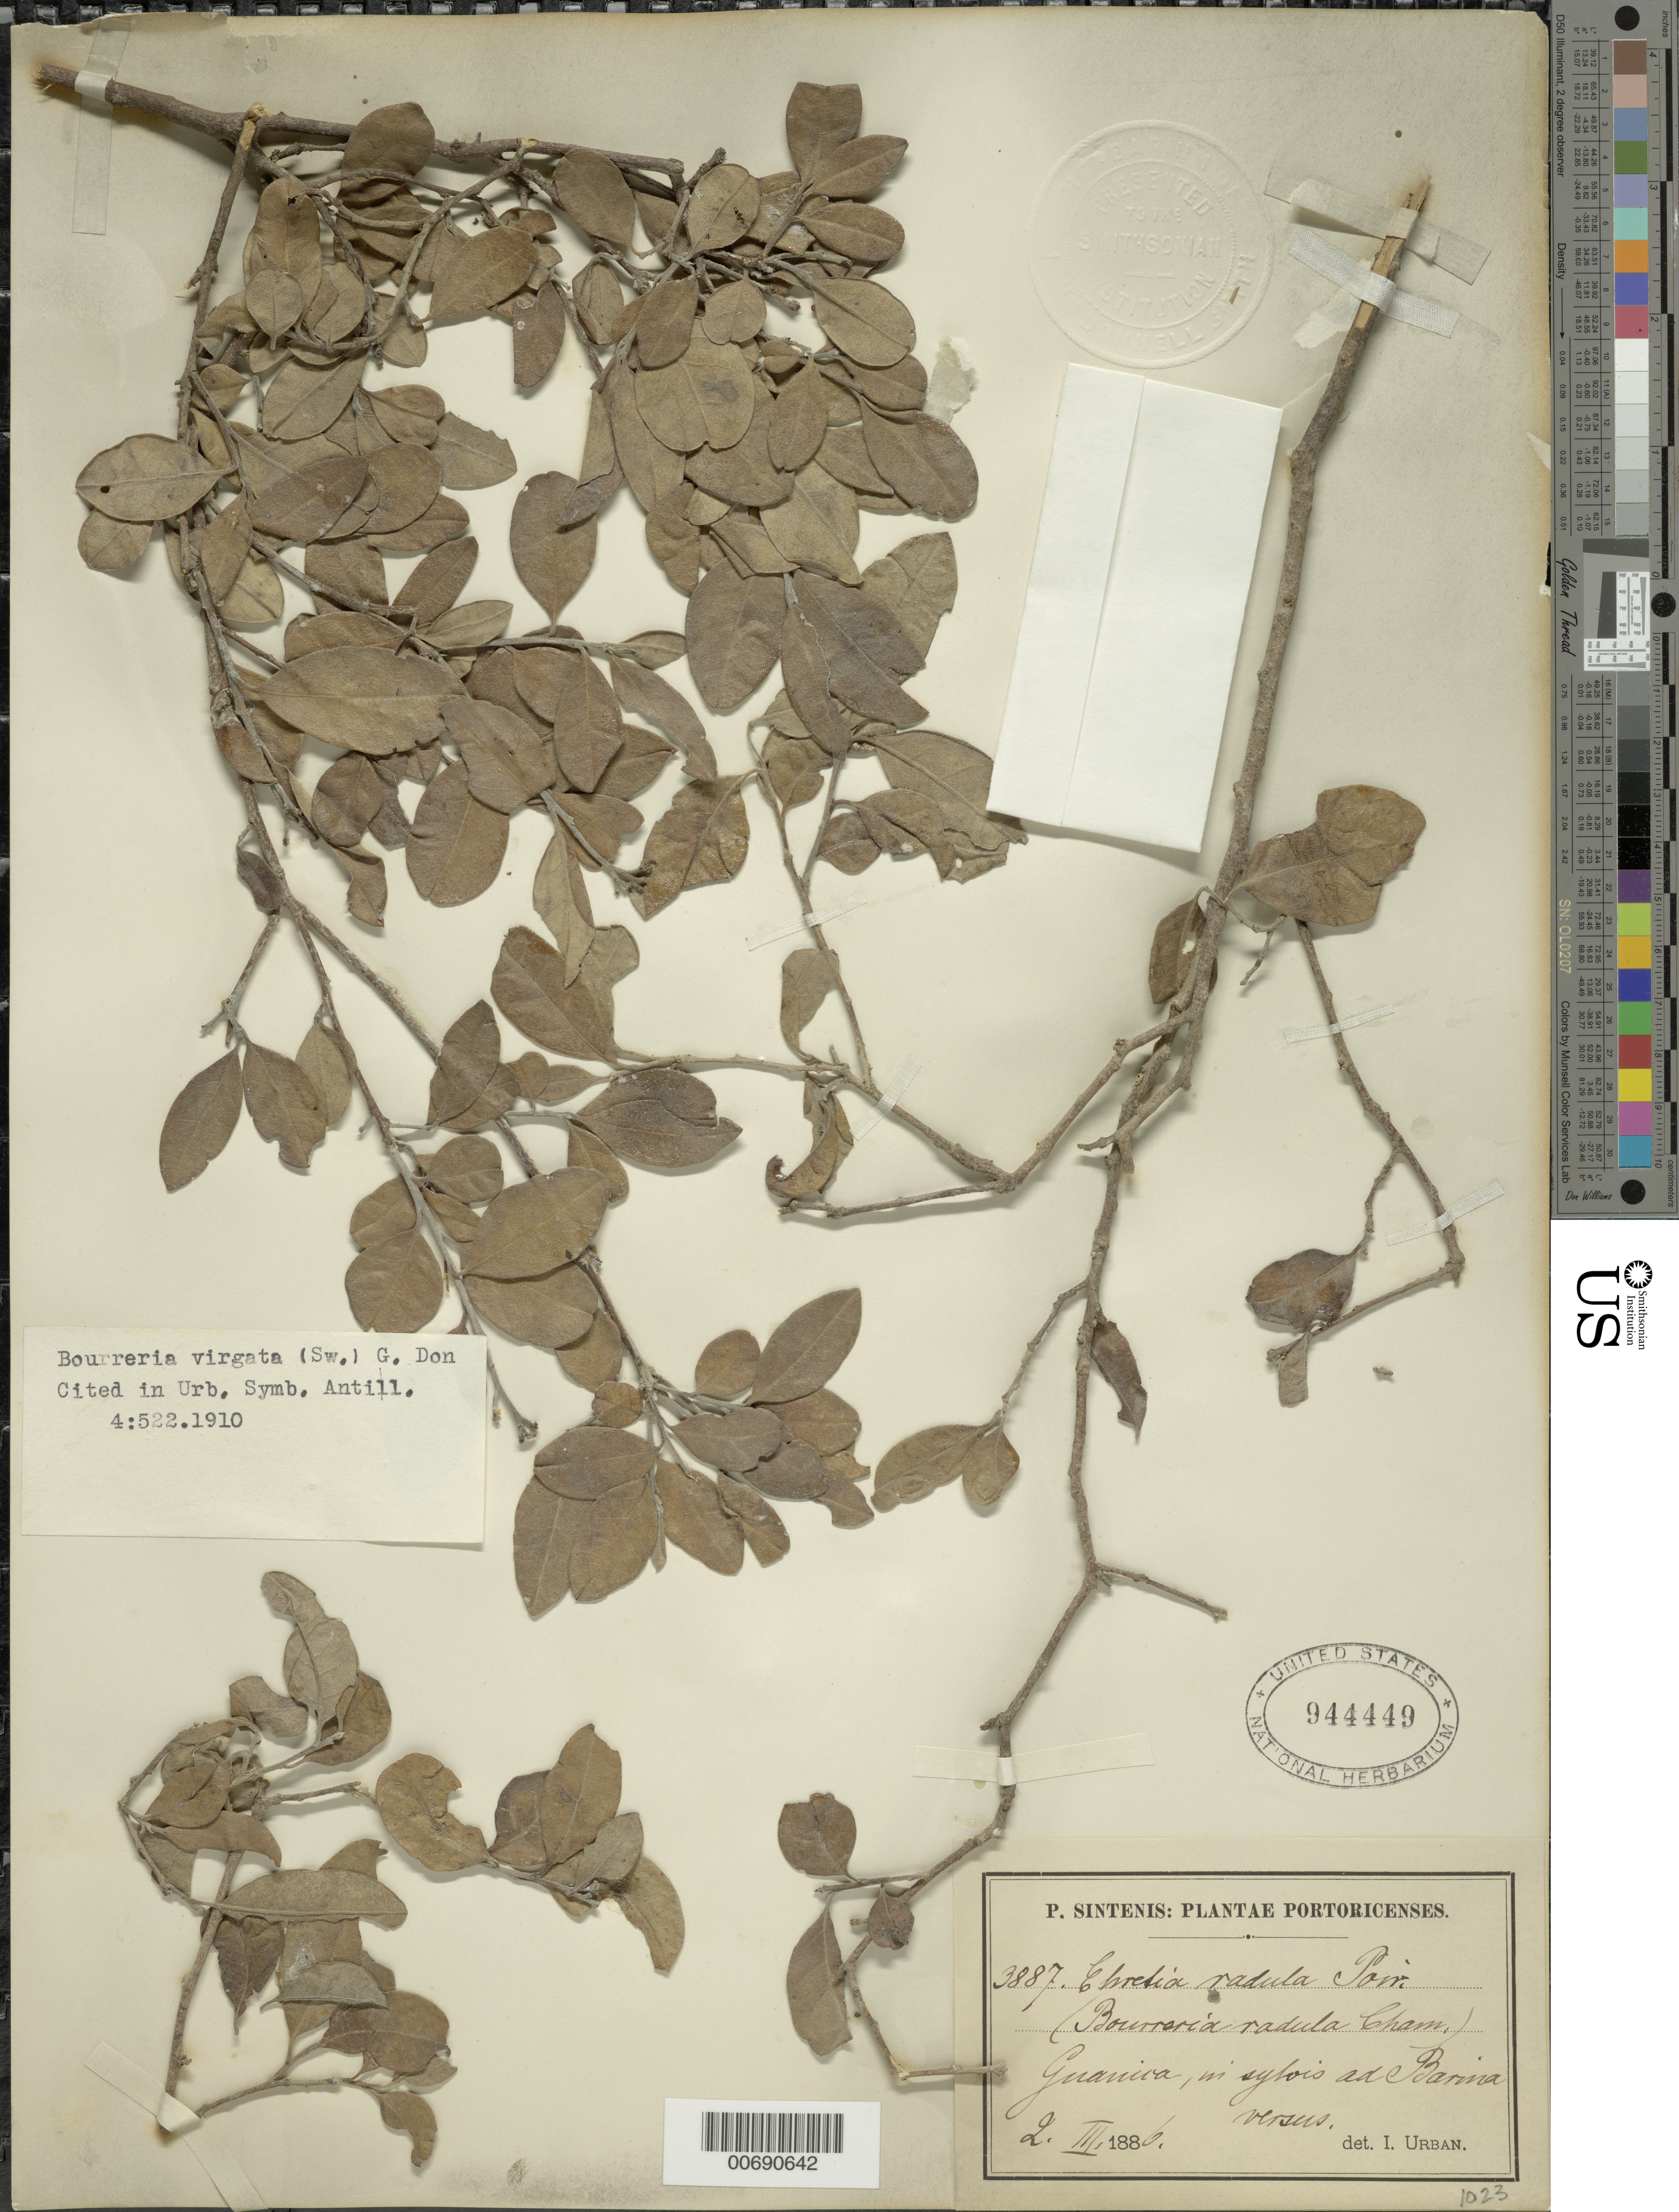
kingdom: Plantae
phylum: Tracheophyta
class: Magnoliopsida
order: Boraginales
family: Ehretiaceae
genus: Bourreria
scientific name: Bourreria virgata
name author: (Sw.) G. Don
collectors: P. Sintenis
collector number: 3887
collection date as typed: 02 Mar 1886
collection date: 1886-03-02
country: Puerto Rico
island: Greater Antilles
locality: Guanica.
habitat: in sylvis ad Barina versus.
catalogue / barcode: US 944449